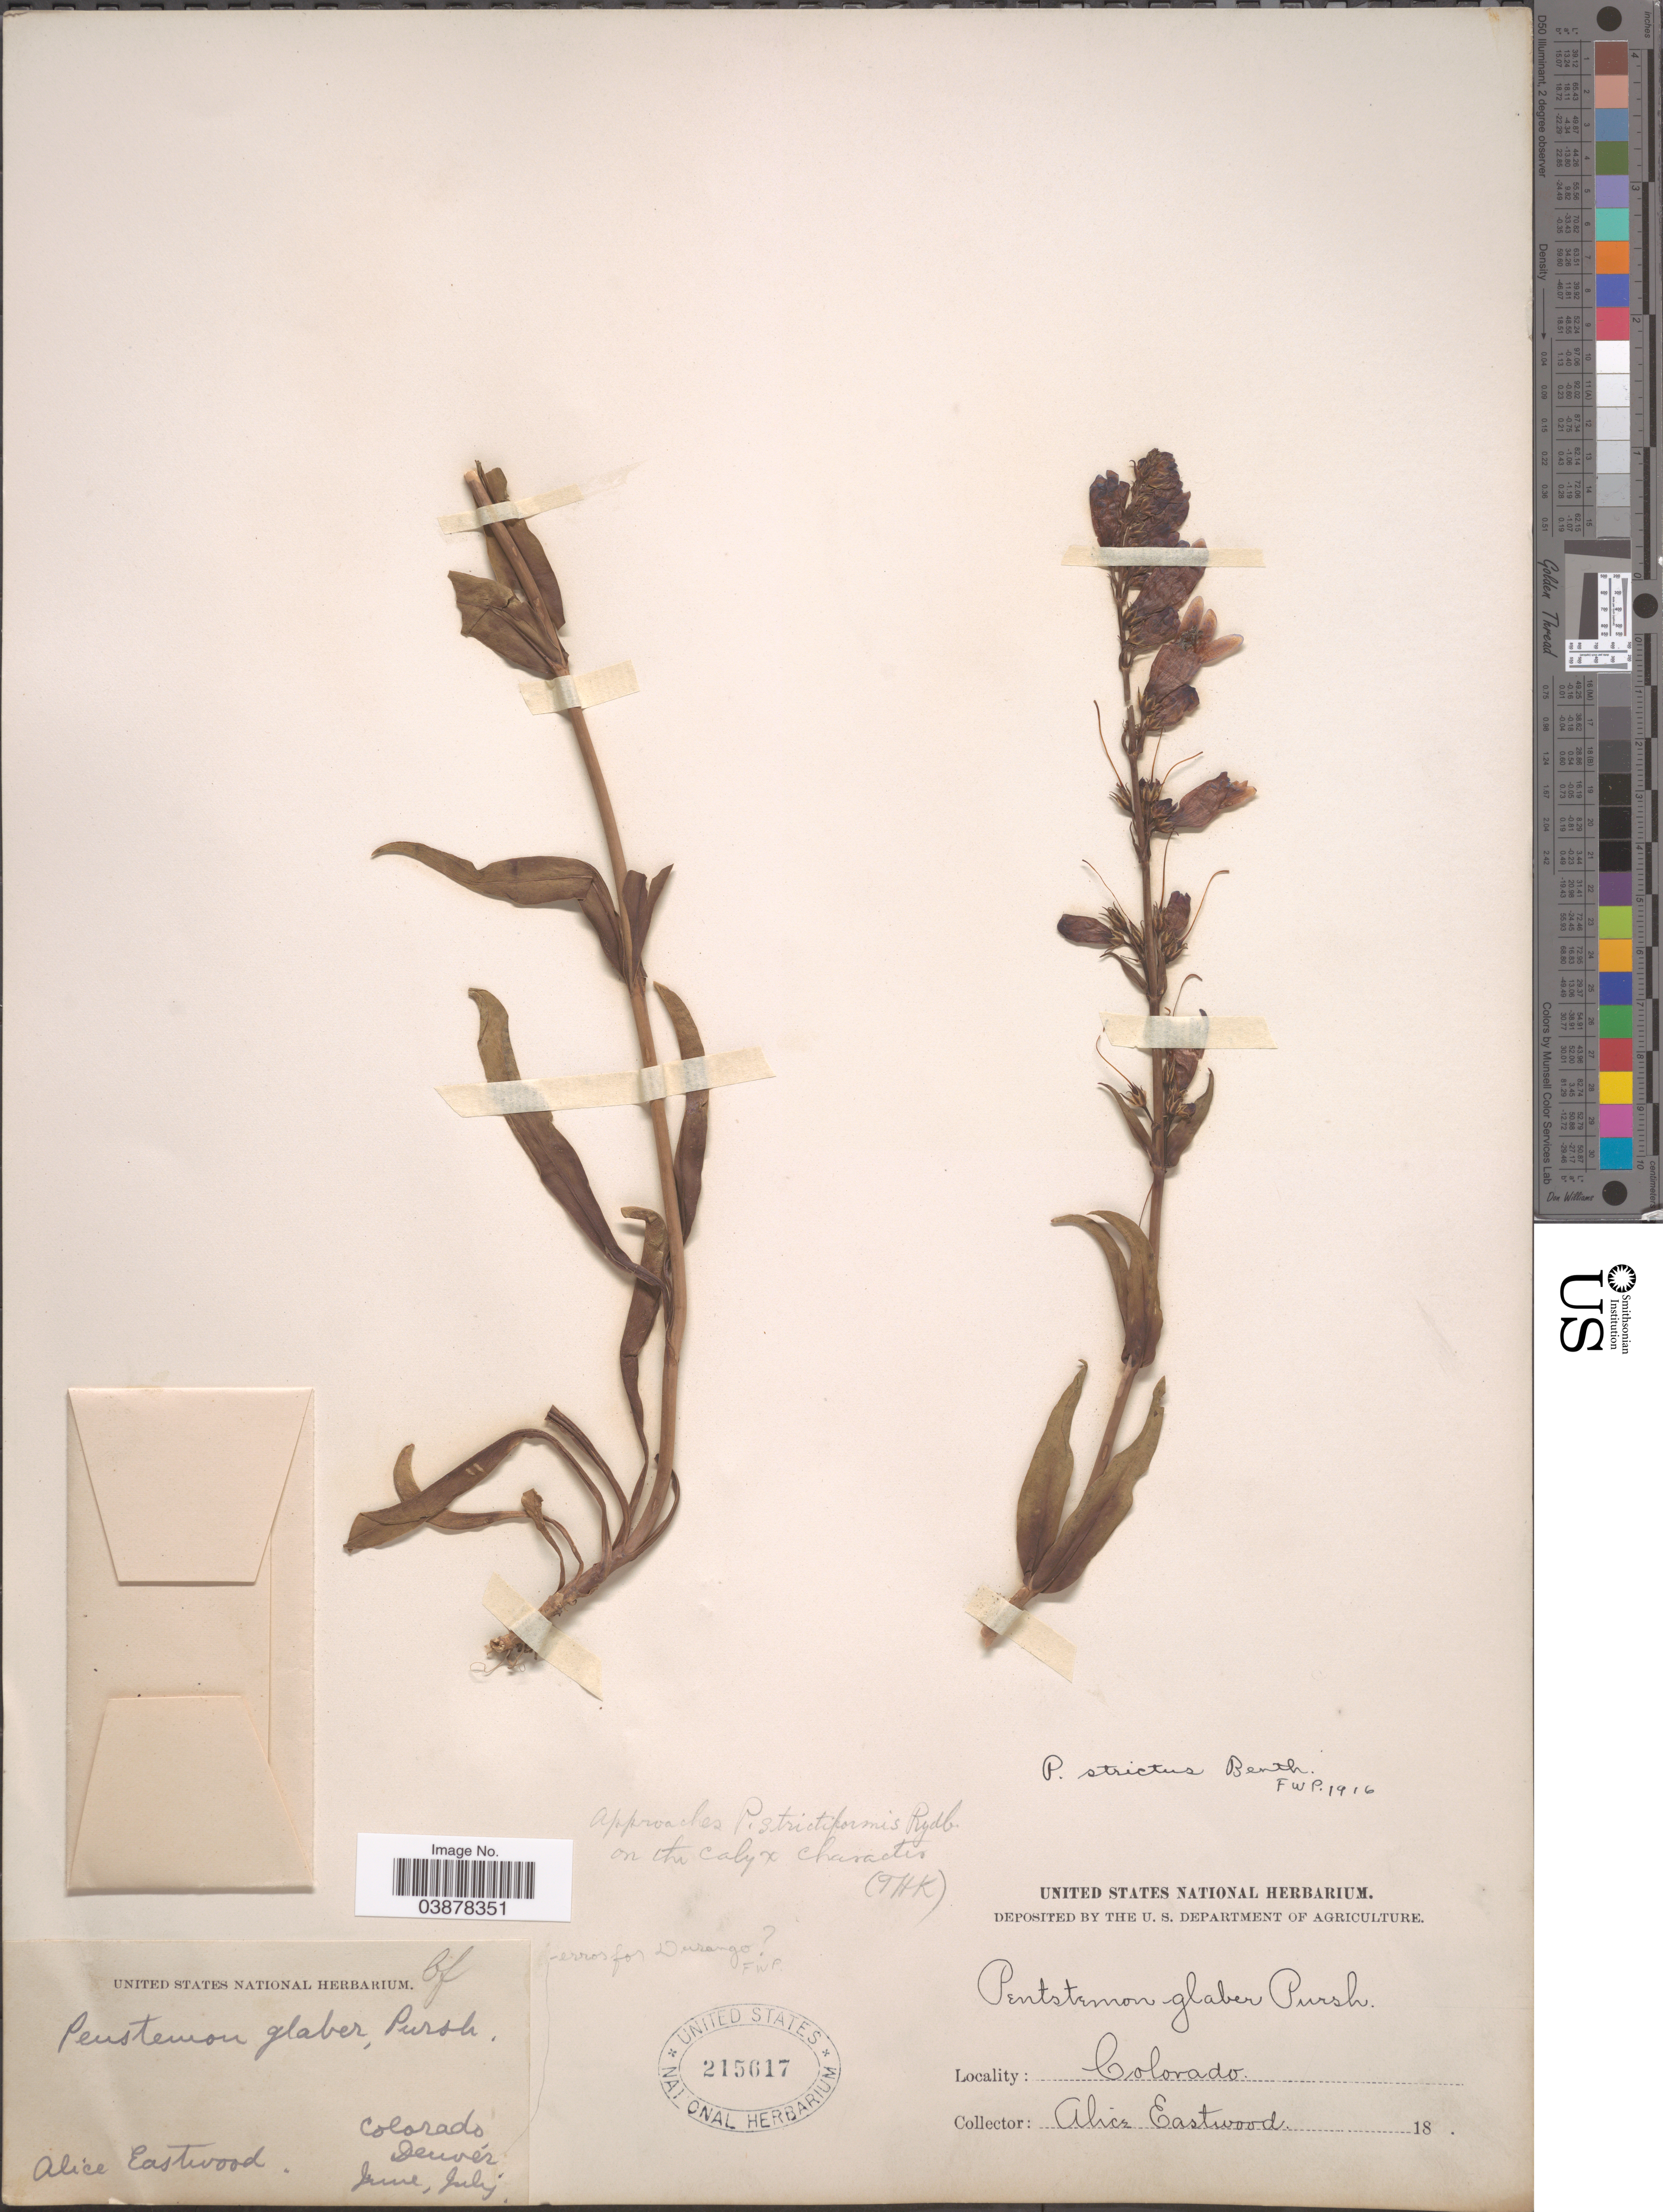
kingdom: Plantae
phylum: Tracheophyta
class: Magnoliopsida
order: Lamiales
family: Plantaginaceae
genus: Penstemon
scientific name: Penstemon strictus subsp. strictus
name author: Benth.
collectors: A. Eastwood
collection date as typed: June, July 18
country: United States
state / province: Colorado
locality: Denver.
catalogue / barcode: US 215617